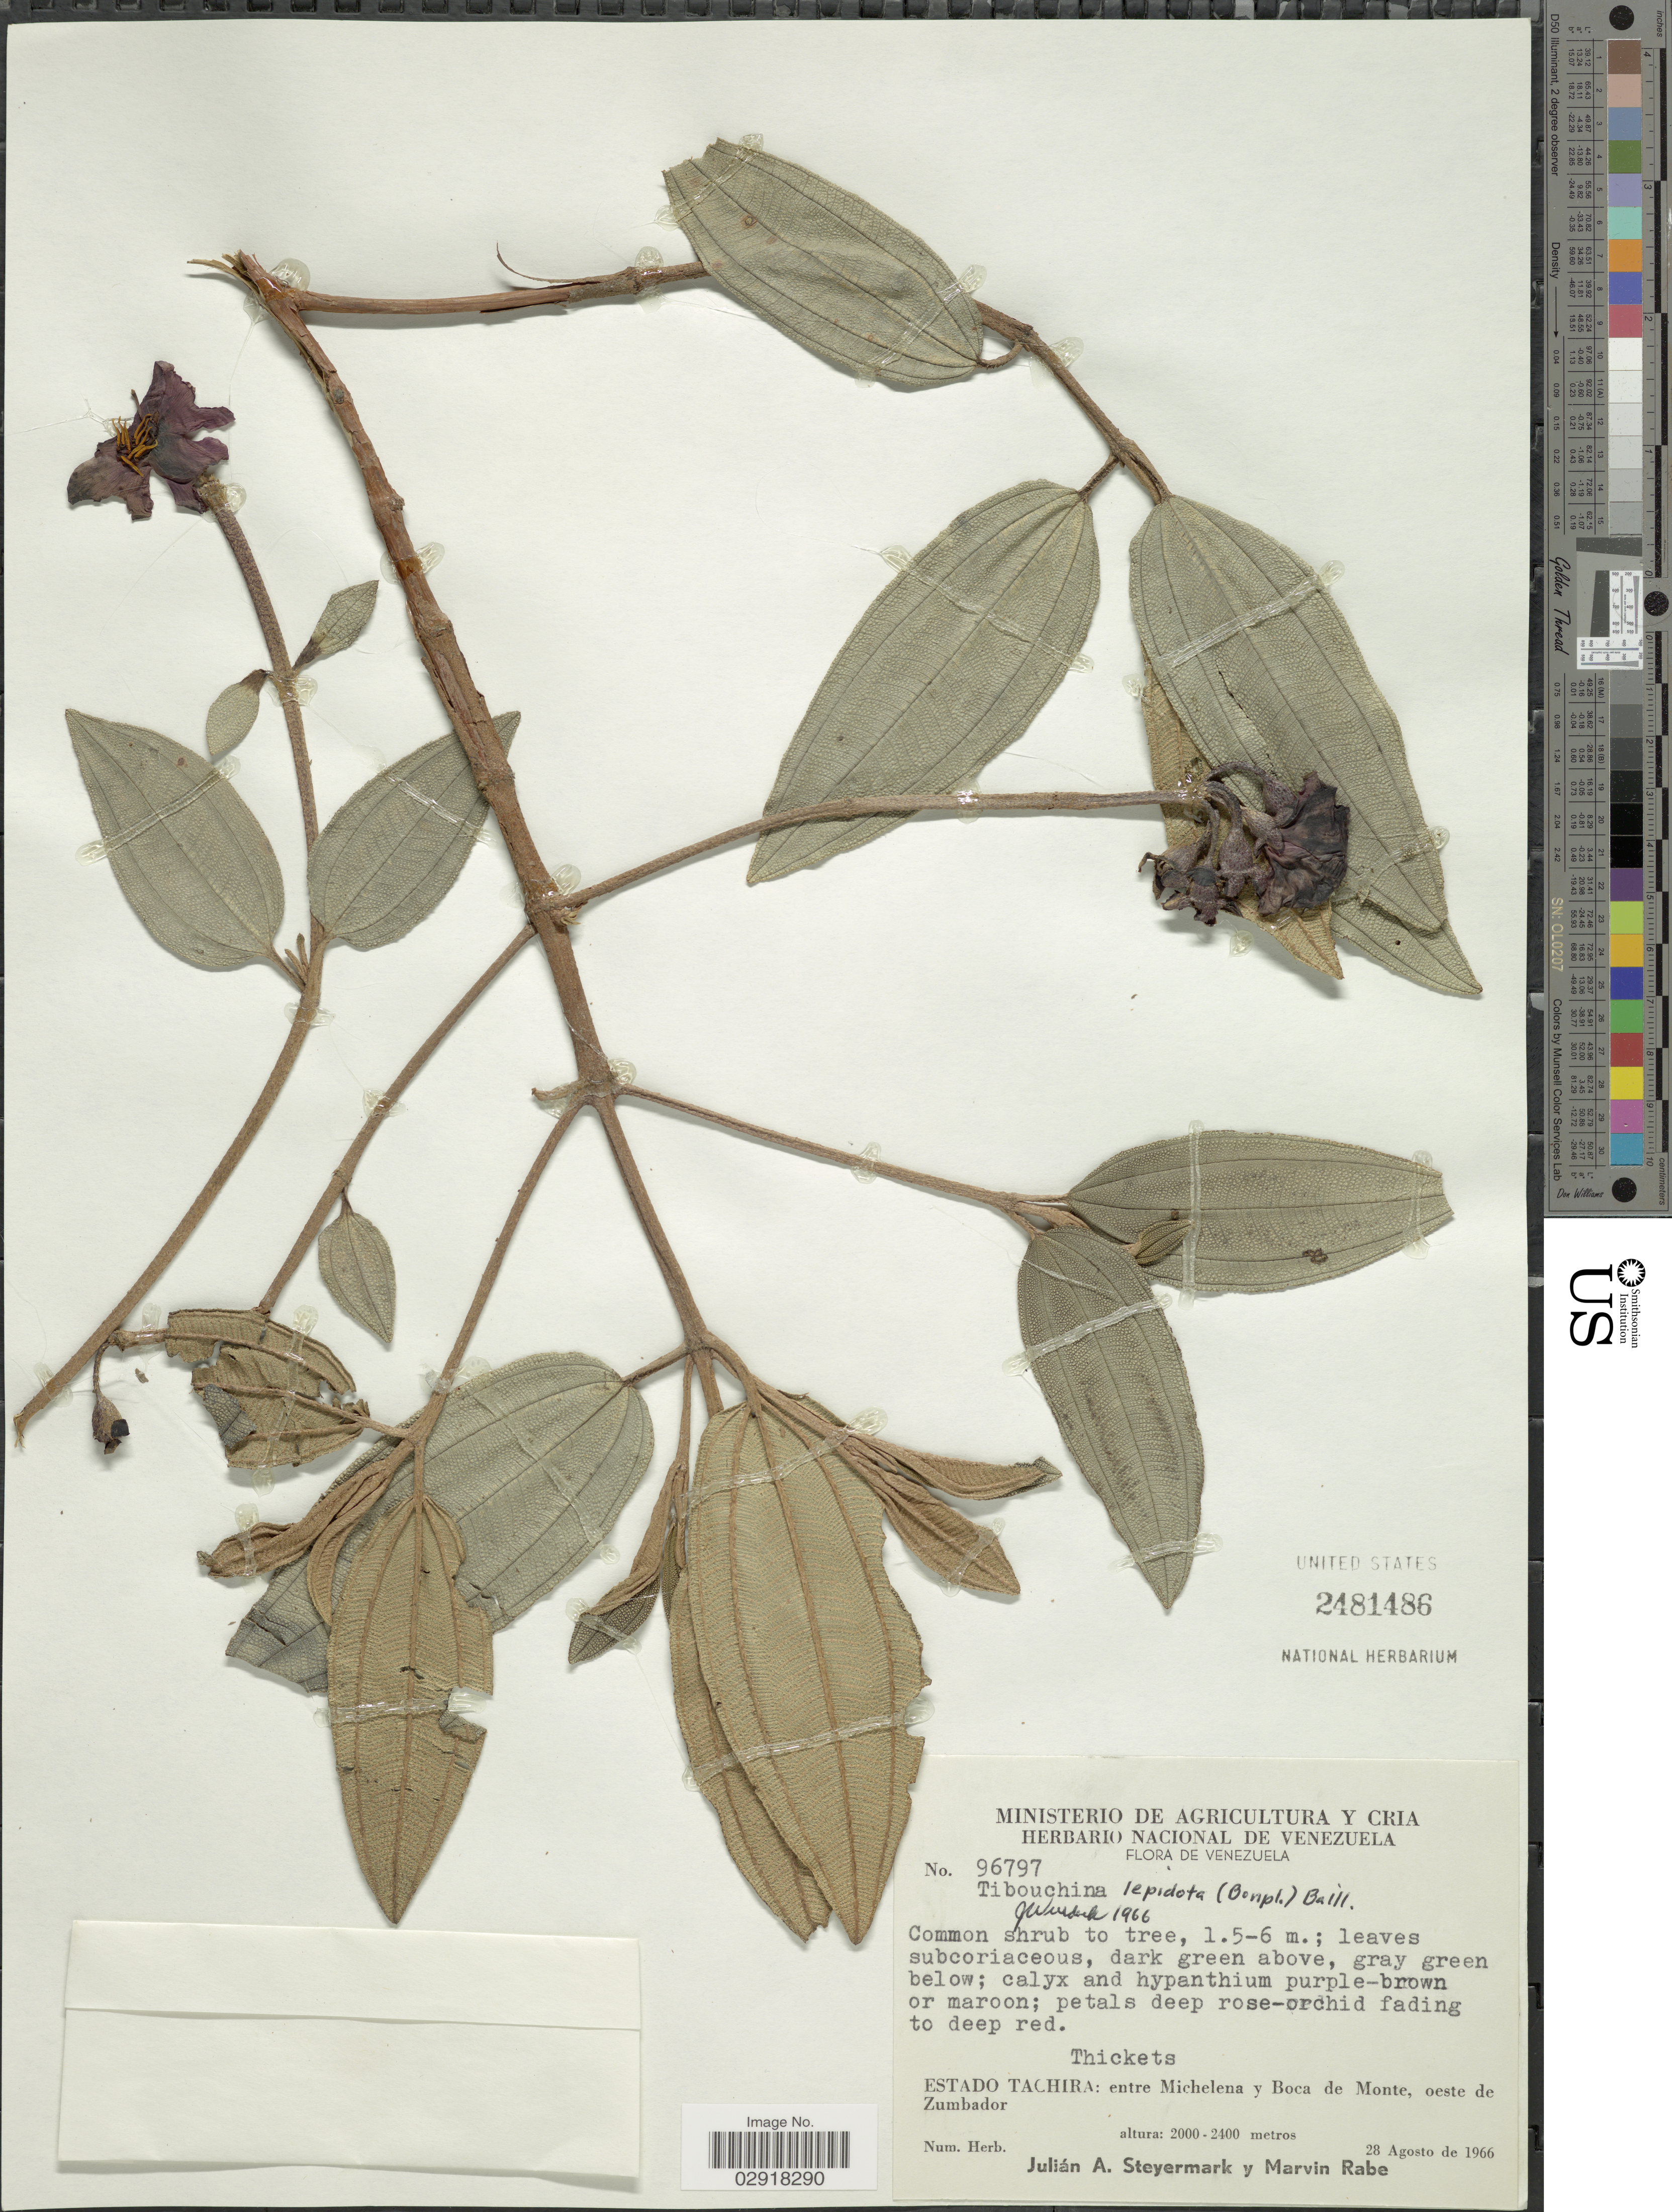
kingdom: Plantae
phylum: Tracheophyta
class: Magnoliopsida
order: Myrtales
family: Melastomataceae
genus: Andesanthus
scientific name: Andesanthus lepidotus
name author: (Humb. & Bonpl.) P.J.F. Guim. & Michelang.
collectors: J. Steyermark & M. Rabe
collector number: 96797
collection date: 1966-08-28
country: Venezuela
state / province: Tachira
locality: Entre Michelena y Boca de Monte, oeste de Zumbador.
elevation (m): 2000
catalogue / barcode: US 2481486